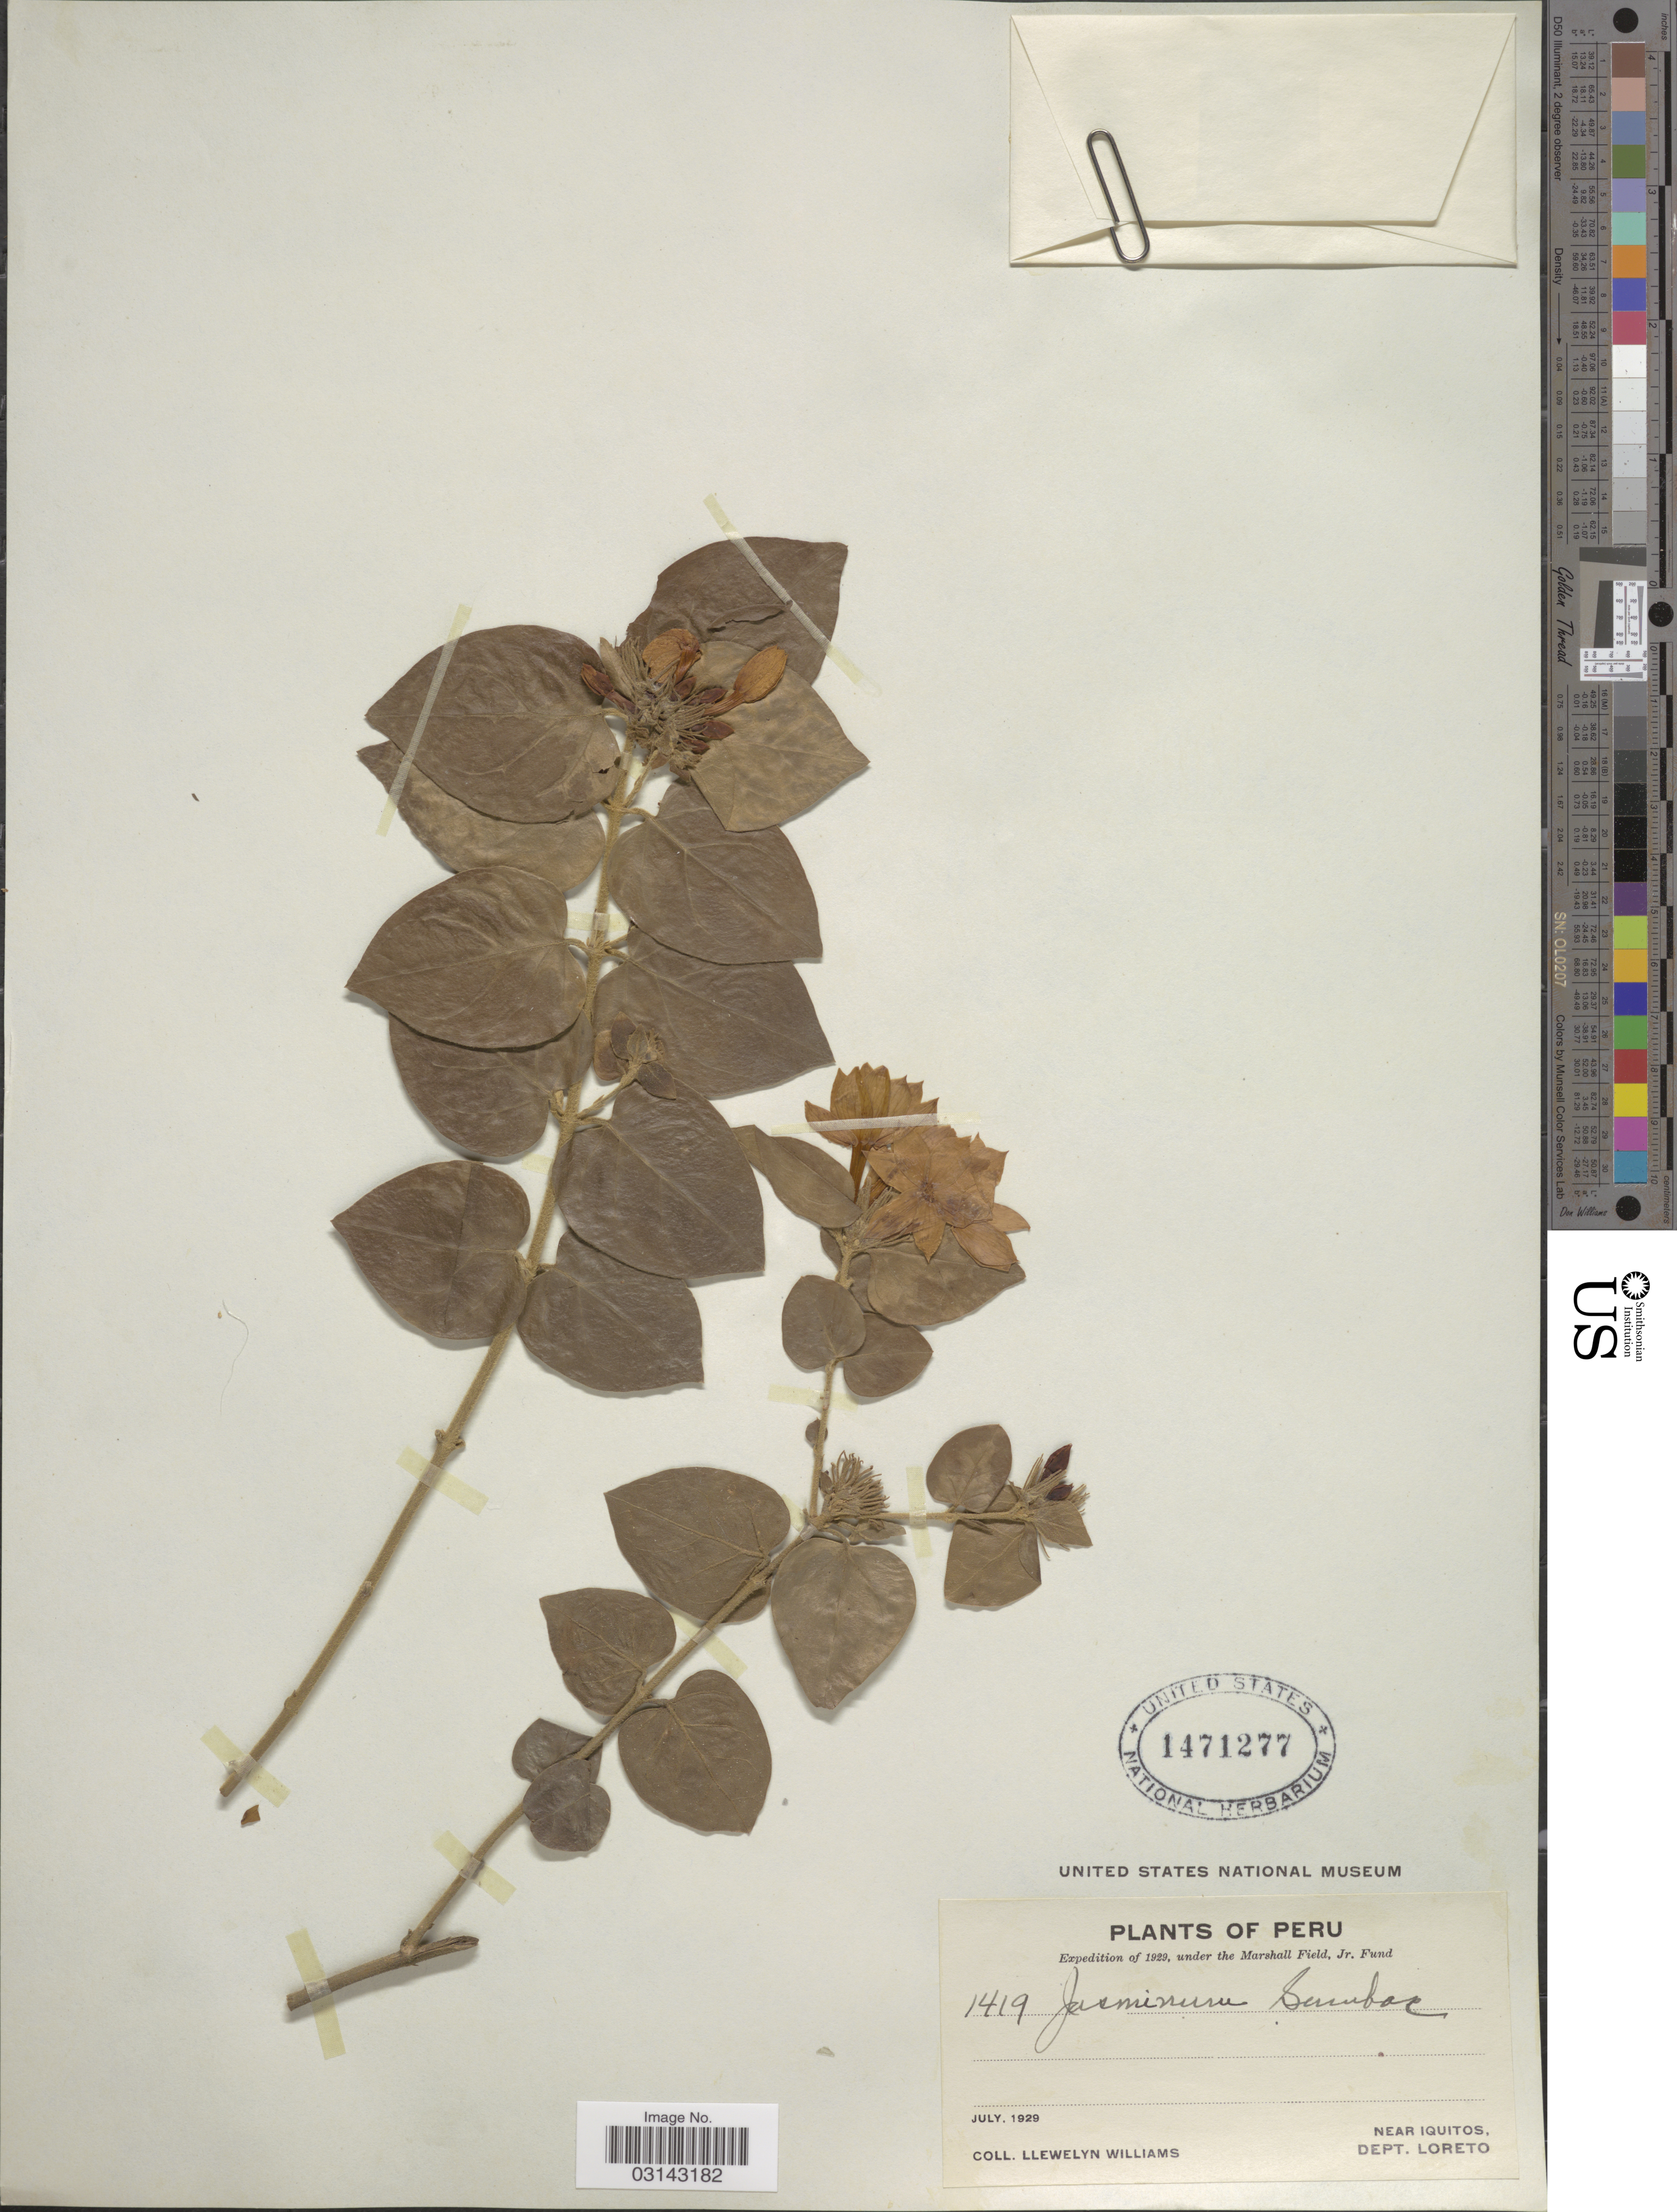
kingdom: Plantae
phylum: Tracheophyta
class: Magnoliopsida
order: Lamiales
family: Oleaceae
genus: Jasminum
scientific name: Jasminum pubescens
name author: (Retz.) Willd.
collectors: Ll. Williams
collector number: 1419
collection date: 1929-07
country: Peru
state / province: Loreto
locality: Near Iquitos Dept. Loreto.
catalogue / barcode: US 1471277